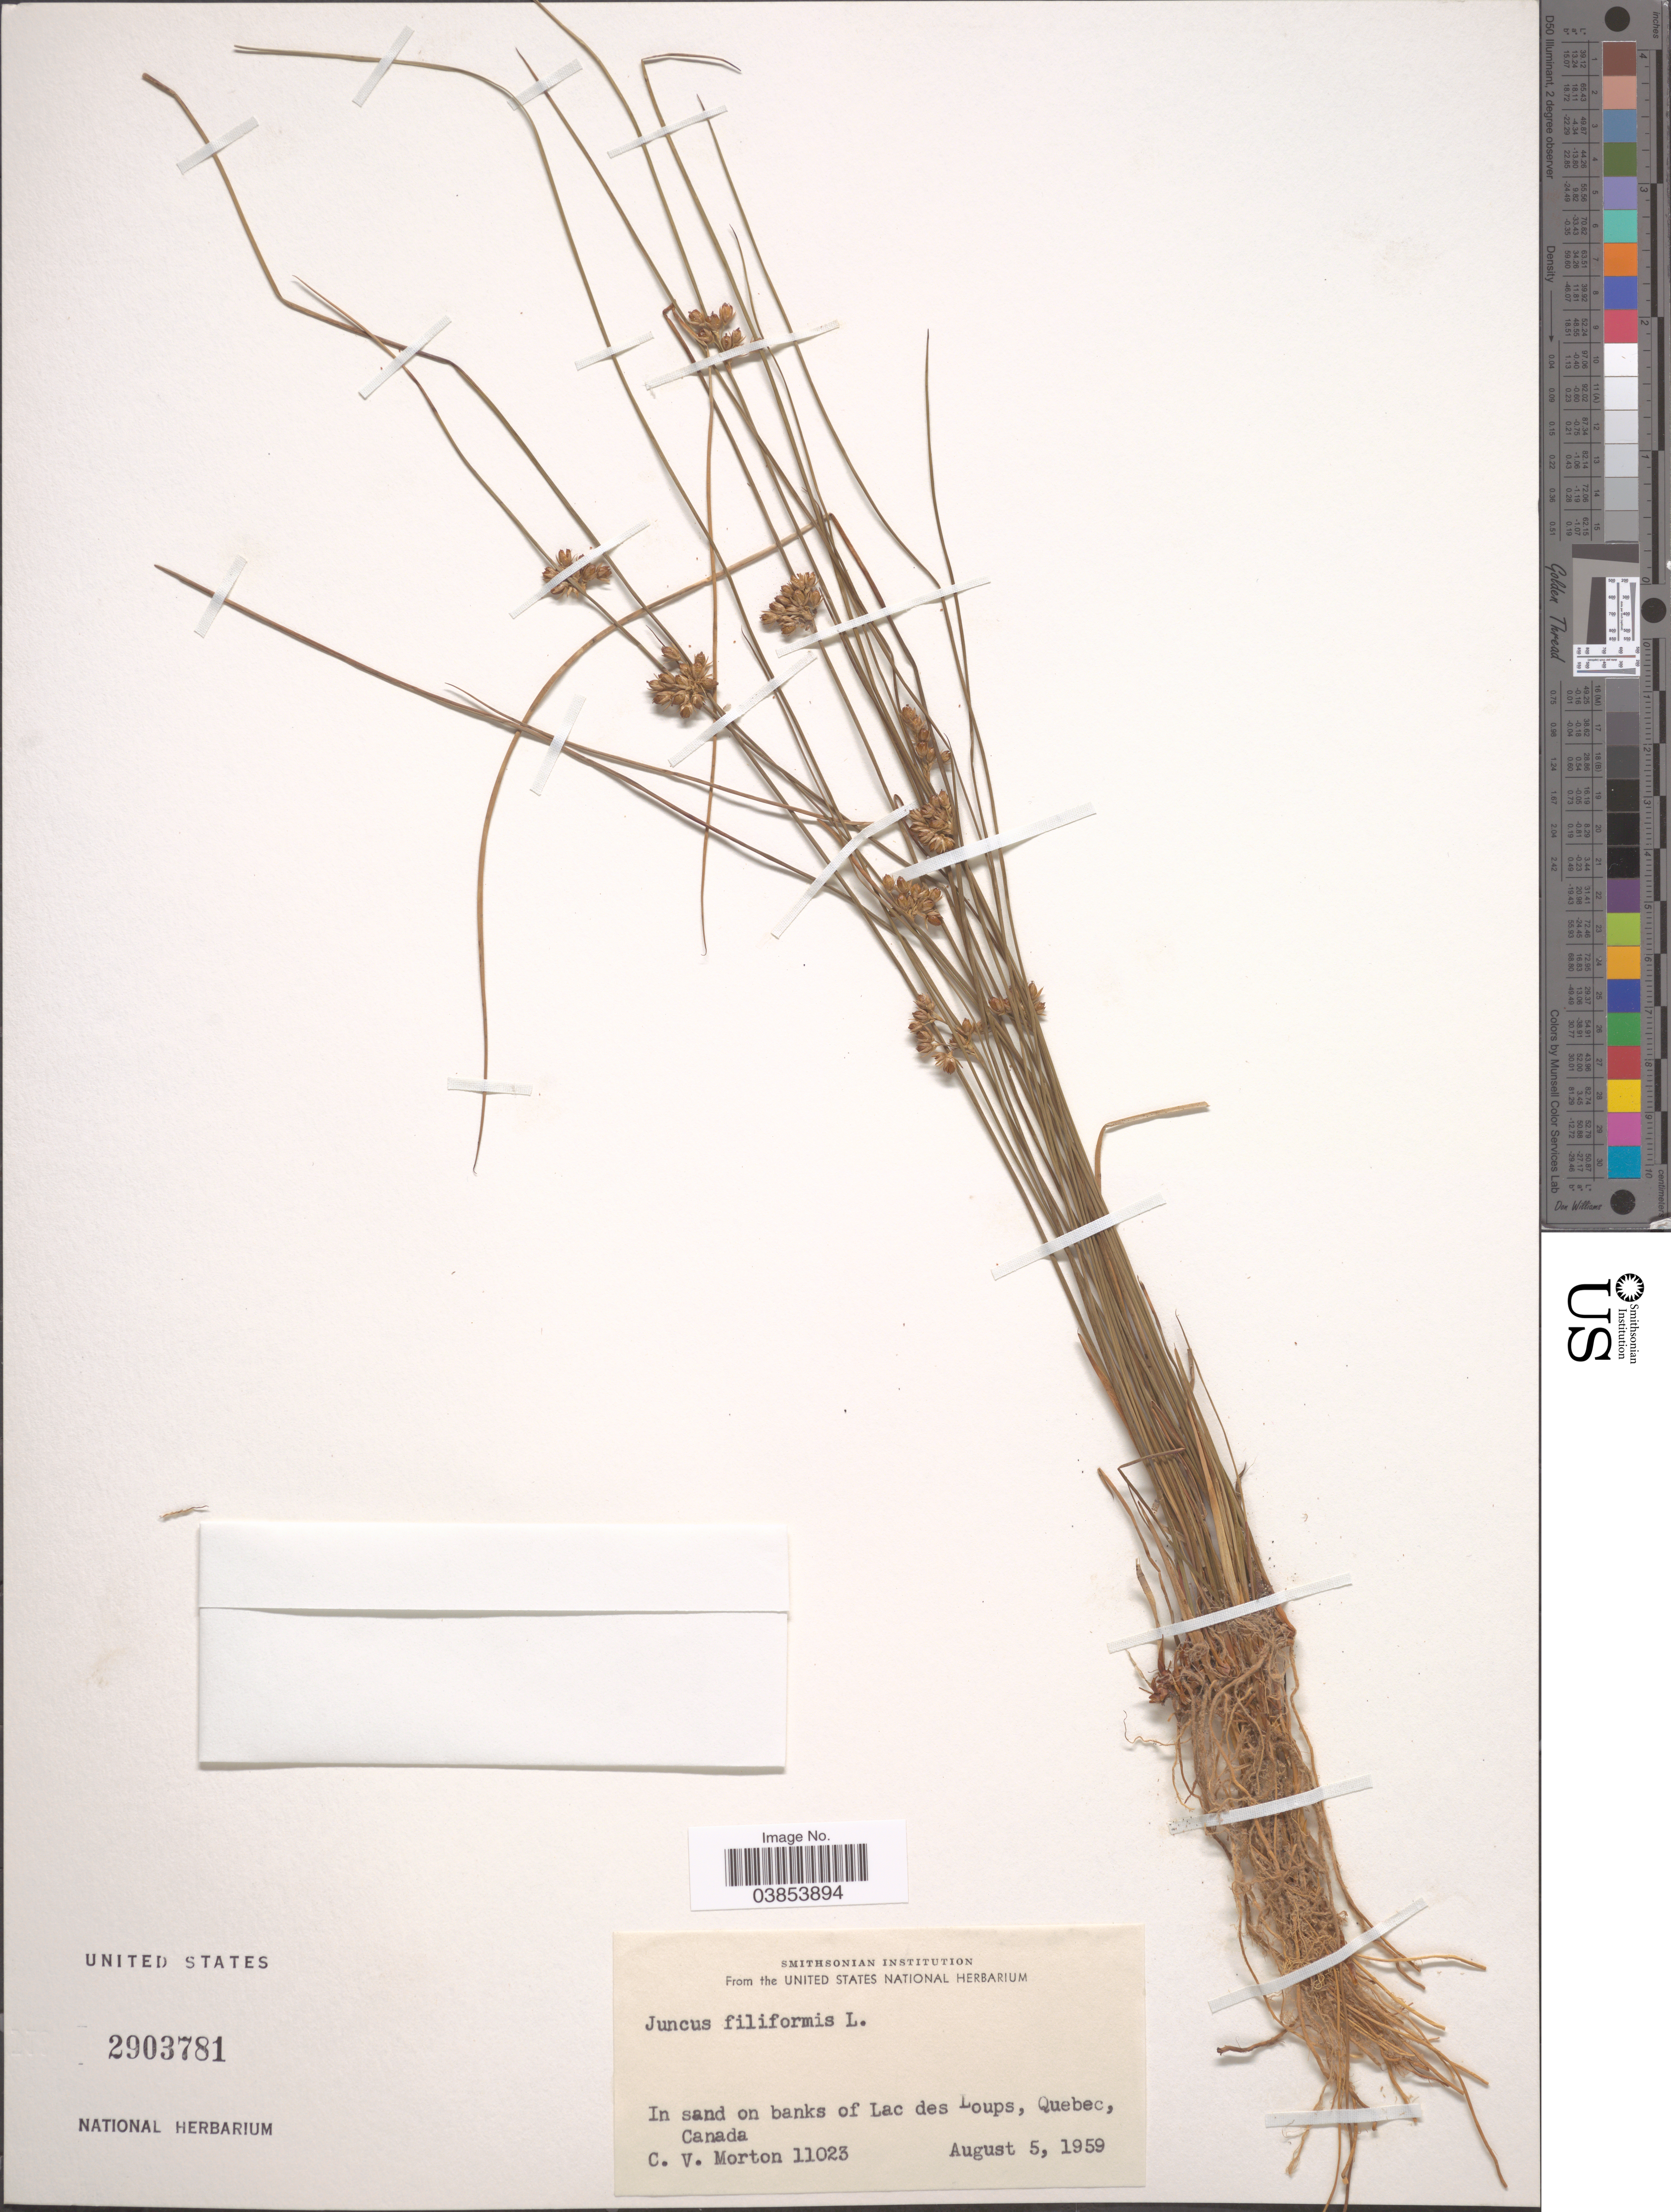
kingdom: Plantae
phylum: Tracheophyta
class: Liliopsida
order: Poales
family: Juncaceae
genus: Juncus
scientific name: Juncus filiformis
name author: L.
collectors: C. V. Morton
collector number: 11023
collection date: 1959-08-05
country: Canada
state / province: Quebec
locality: In sand on banks of Lac des Loups.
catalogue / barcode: US 2903781